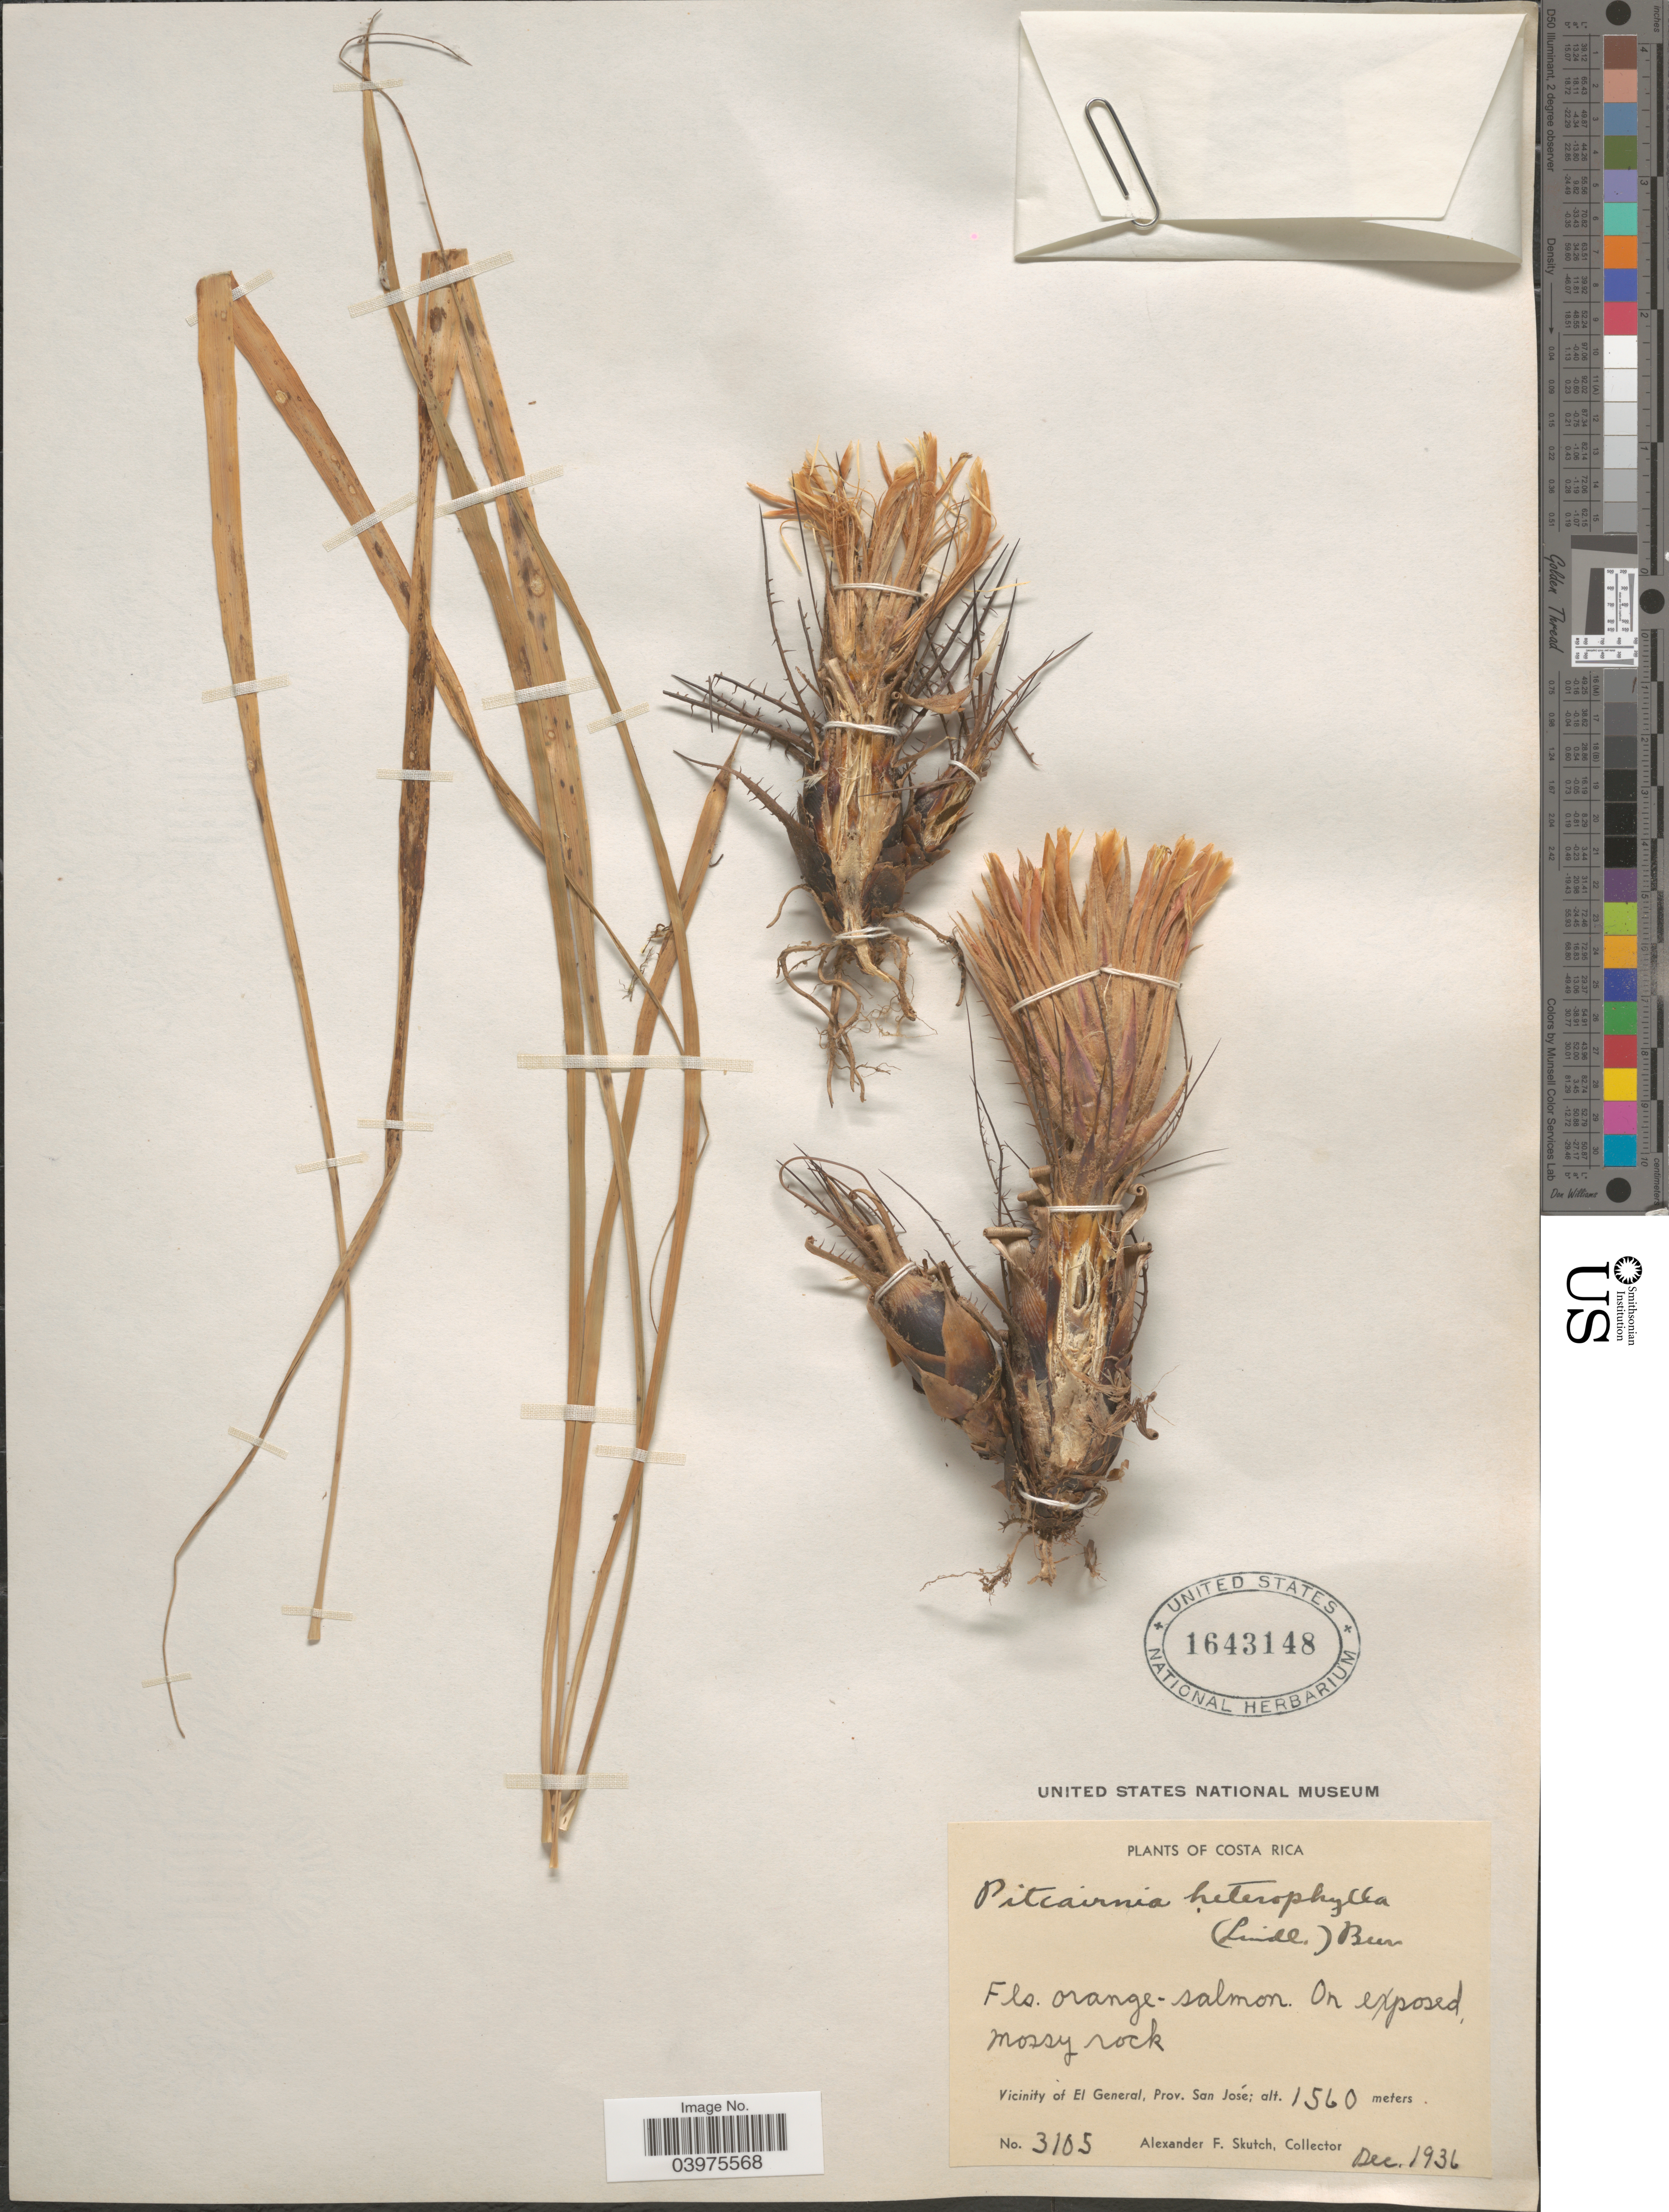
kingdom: Plantae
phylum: Tracheophyta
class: Liliopsida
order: Poales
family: Bromeliaceae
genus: Pitcairnia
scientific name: Pitcairnia heterophylla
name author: (Lindl.) Beer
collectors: A. F. Skutch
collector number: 3105*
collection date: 1936-12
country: Costa Rica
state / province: San José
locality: Vicinity of El General.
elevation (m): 1560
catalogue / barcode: US 1643148